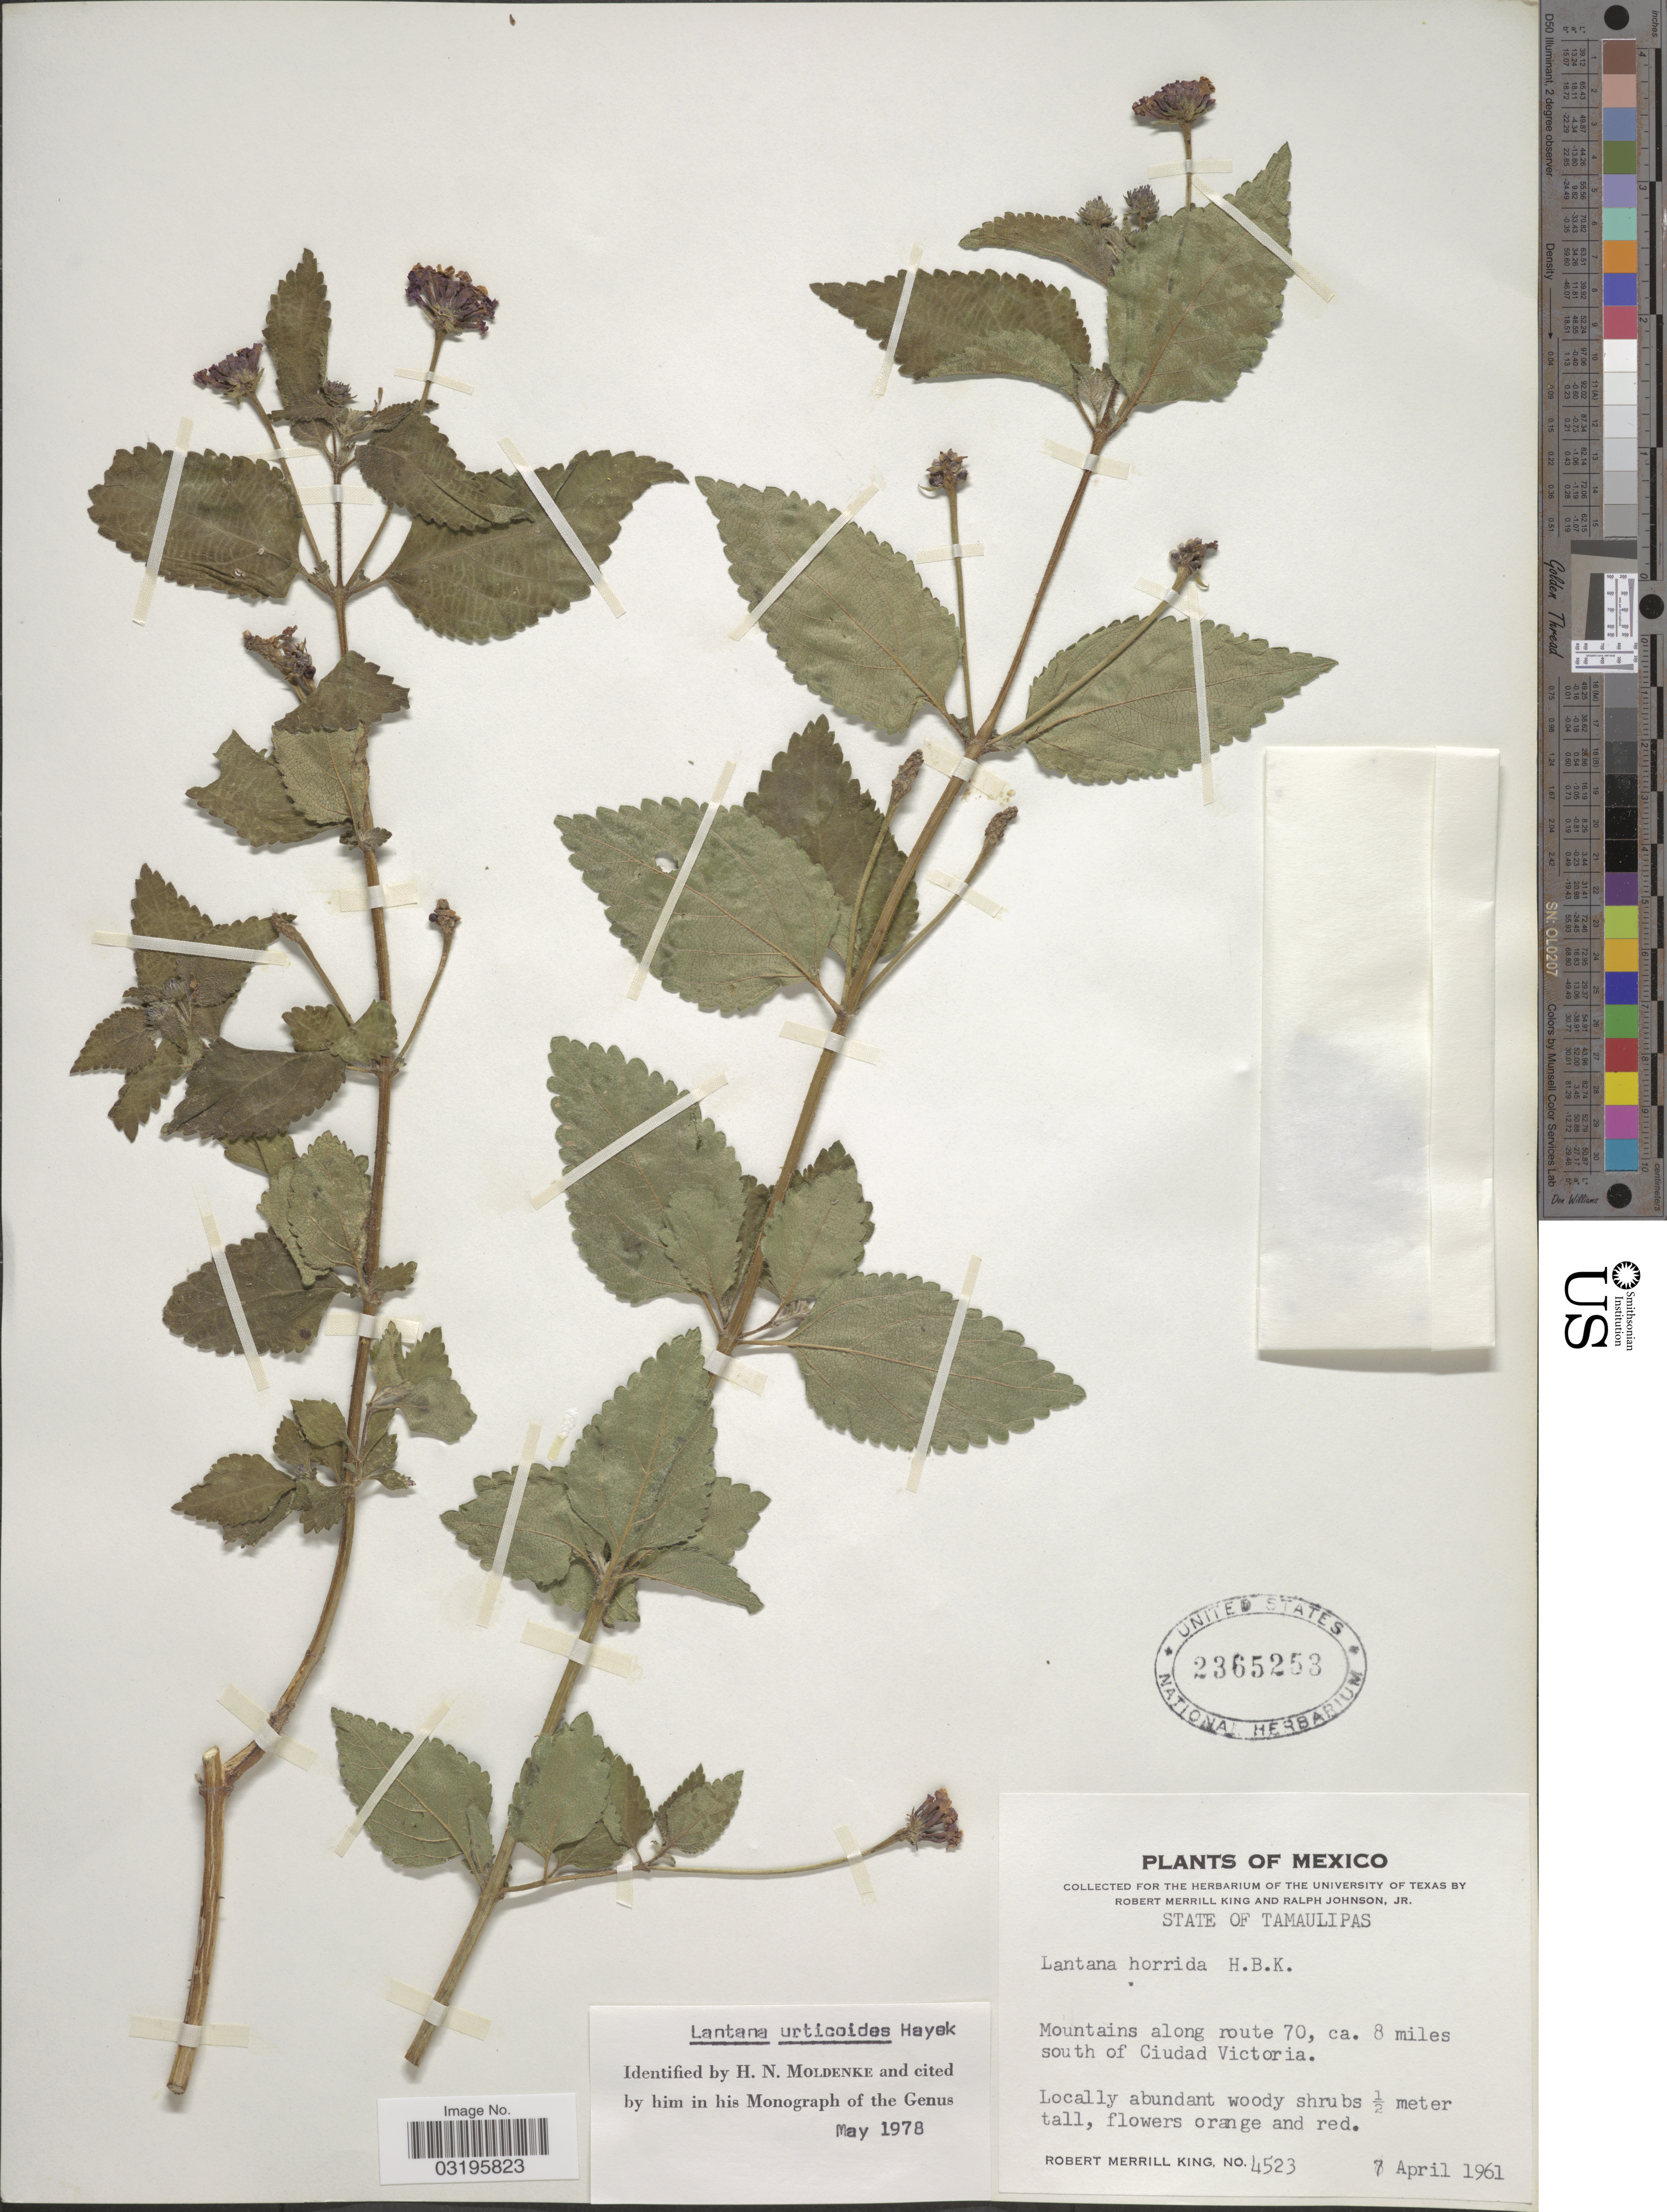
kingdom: Plantae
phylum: Tracheophyta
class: Magnoliopsida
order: Lamiales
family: Verbenaceae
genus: Lantana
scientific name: Lantana urticoides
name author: Hayek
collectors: R. M. King & R. Johnson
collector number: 4523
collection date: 1961-04-07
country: Mexico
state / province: Tamaulipas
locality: Mountains along route 70, ca. 8 miles south of Ciudad Victoria.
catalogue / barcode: US 2365253